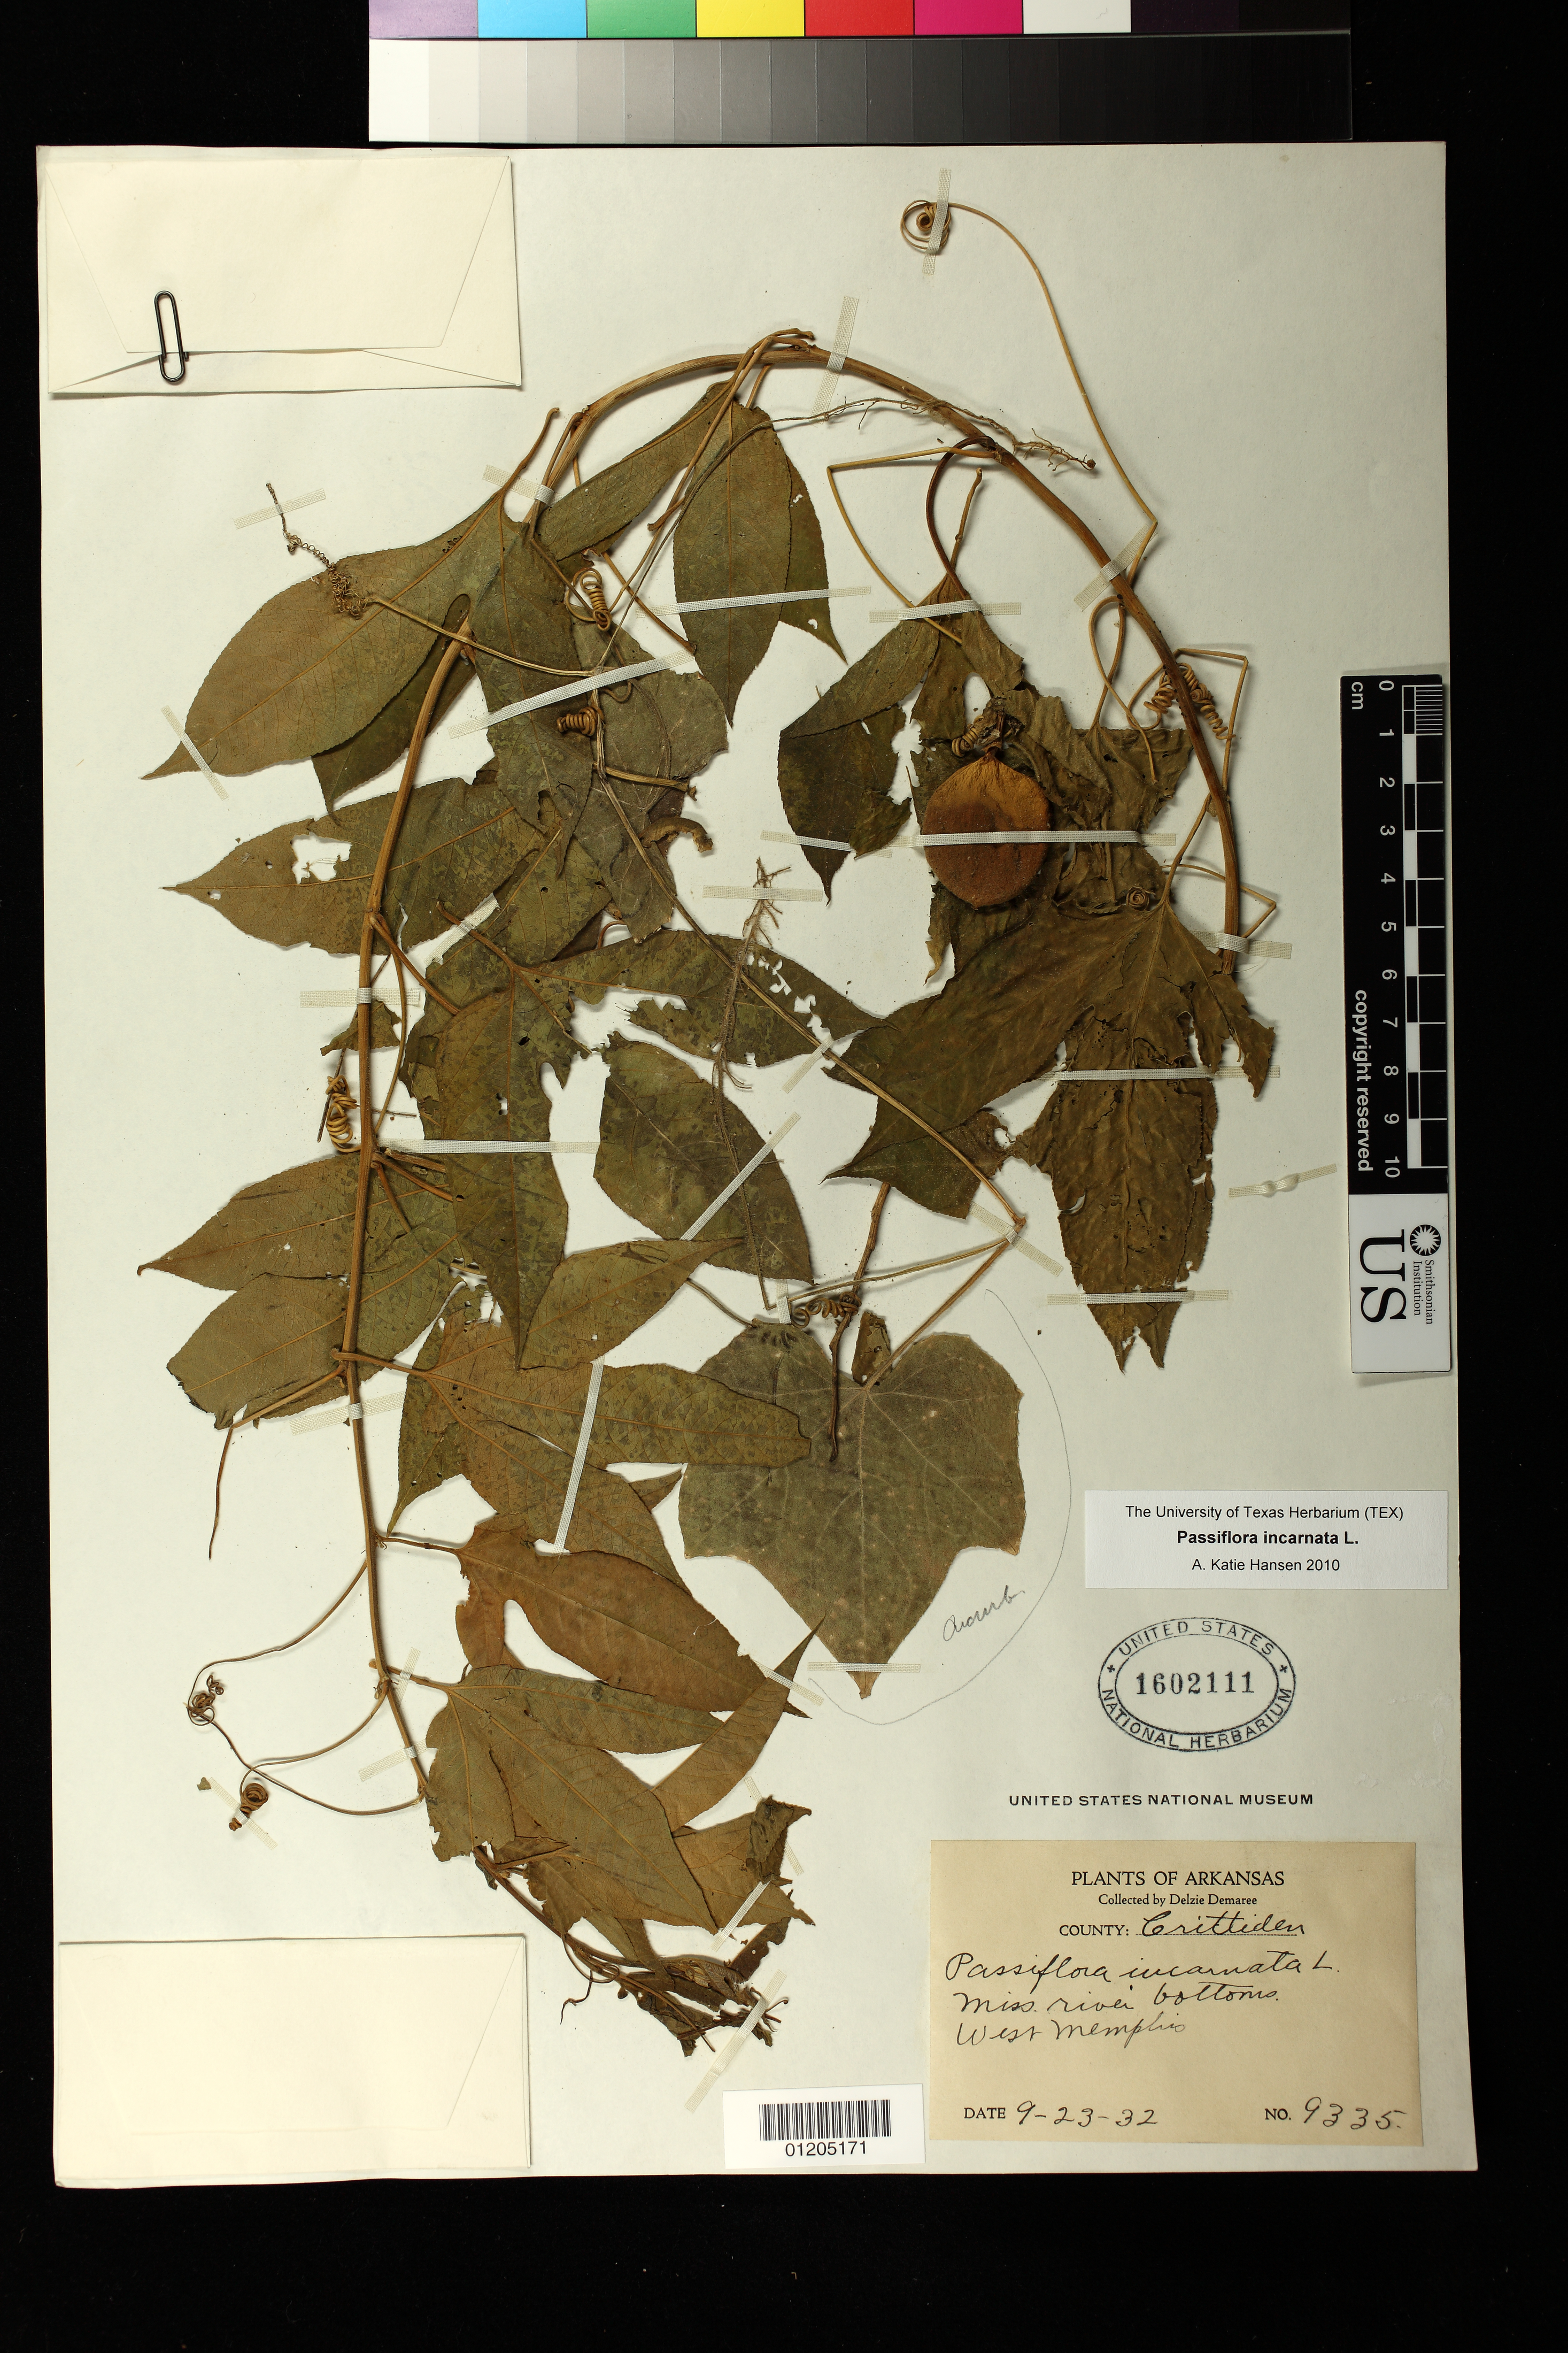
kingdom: Plantae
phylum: Tracheophyta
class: Magnoliopsida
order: Malpighiales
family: Passifloraceae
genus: Passiflora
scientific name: Passiflora incarnata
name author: L.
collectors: D. Demaree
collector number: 9335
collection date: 1932-09-23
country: United States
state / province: Arkansas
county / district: Crittenden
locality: Miss. river bottoms.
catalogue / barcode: US 1602111